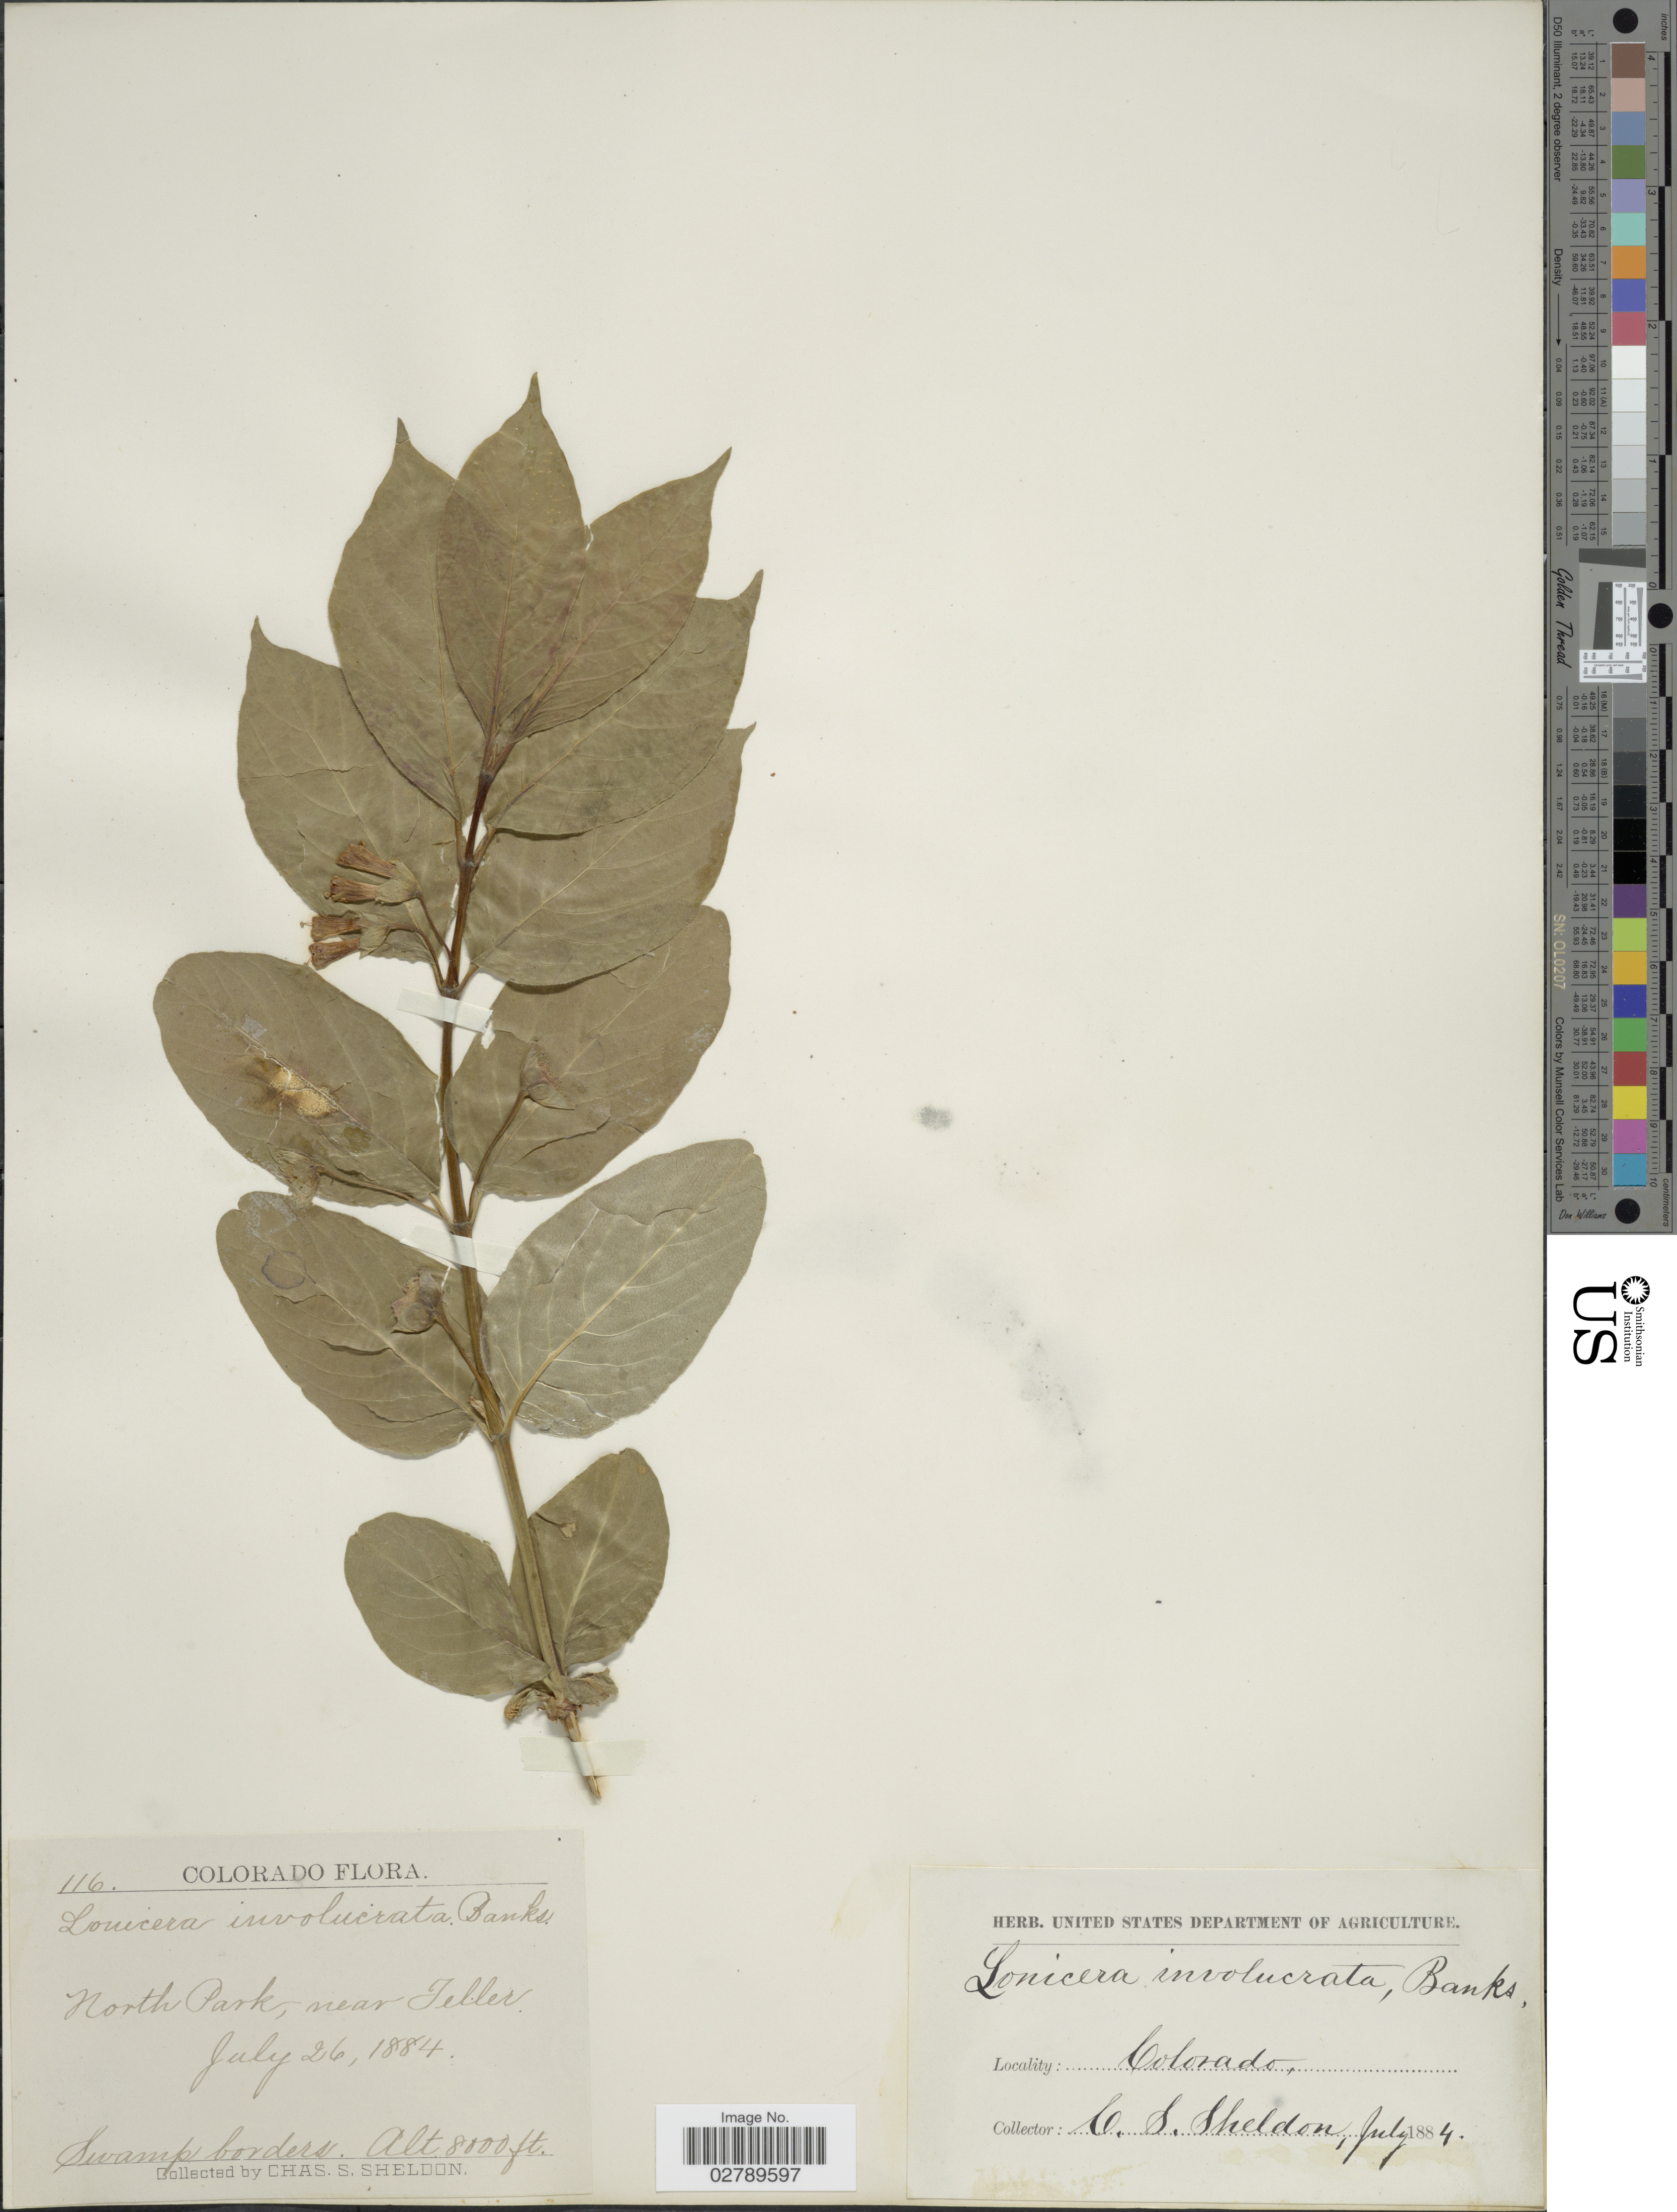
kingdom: Plantae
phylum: Tracheophyta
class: Magnoliopsida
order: Dipsacales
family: Caprifoliaceae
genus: Lonicera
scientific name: Lonicera involucrata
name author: (Richardson) Banks ex Spreng.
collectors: C. S. Sheldon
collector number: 116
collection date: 1884-07-26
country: United States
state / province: Colorado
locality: North Park, near Teller.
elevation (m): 2438